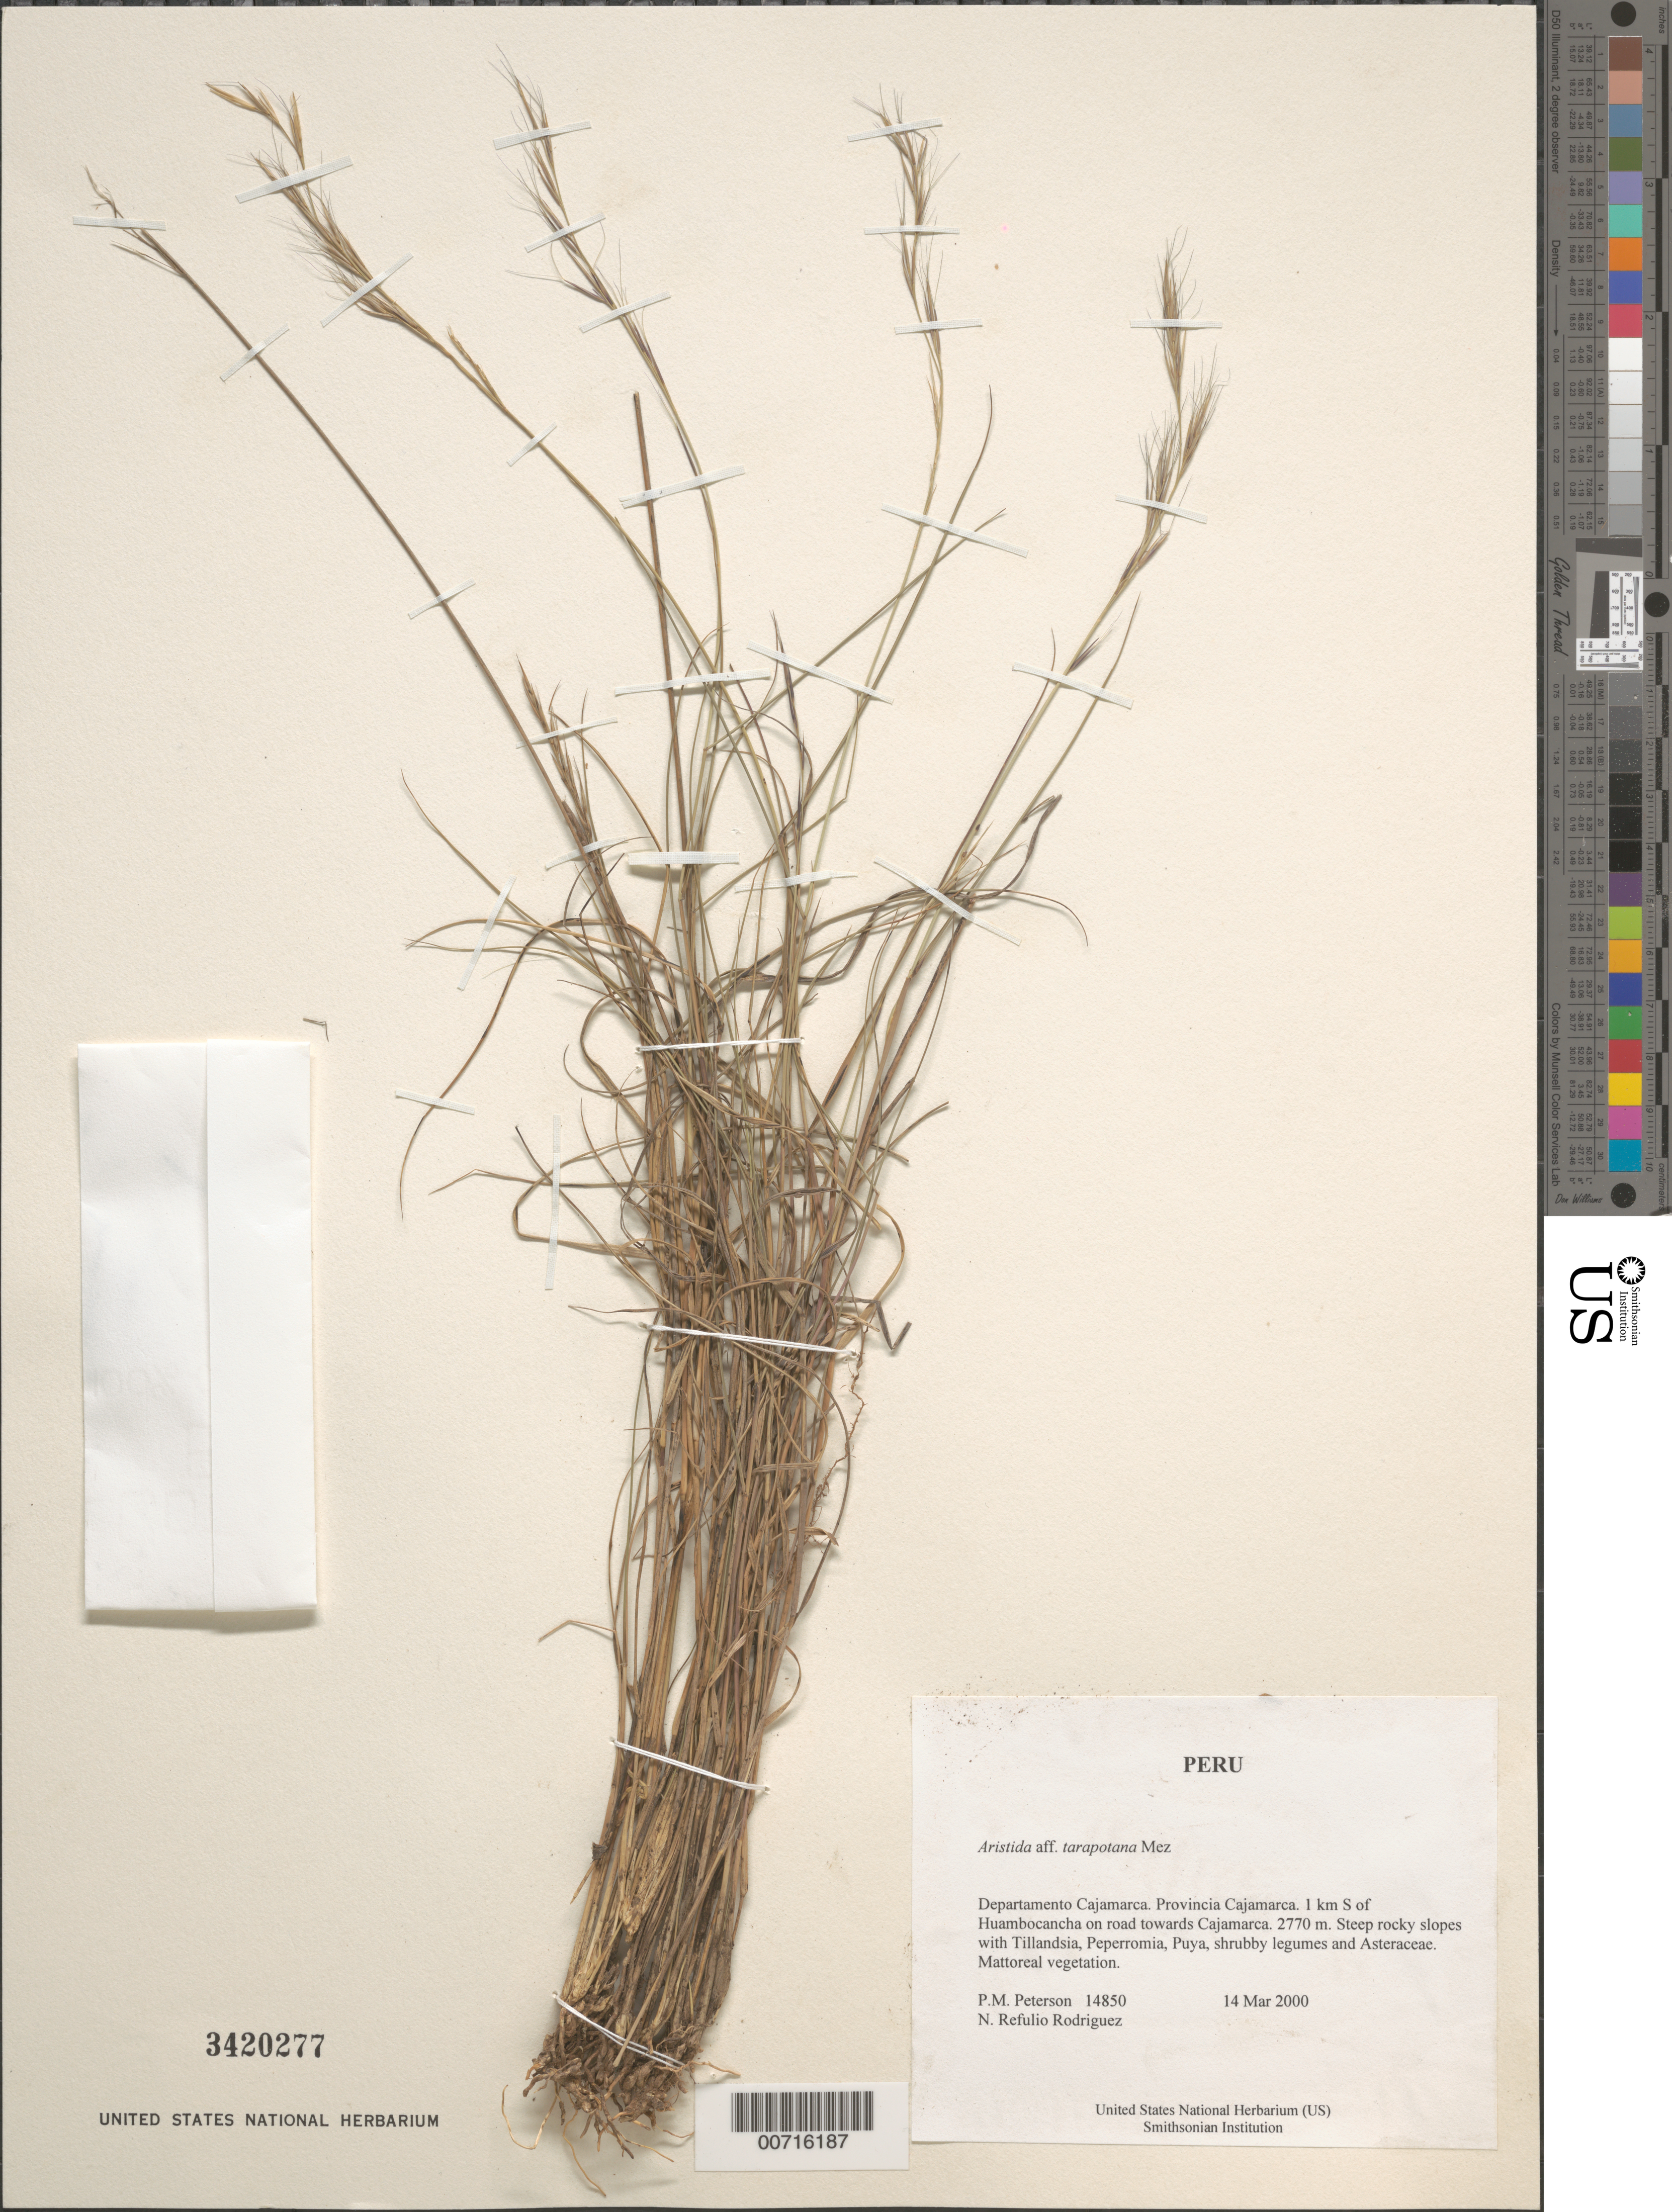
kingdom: Plantae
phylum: Tracheophyta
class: Liliopsida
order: Poales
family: Poaceae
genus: Aristida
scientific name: Aristida tarapotana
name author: Mez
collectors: P. M. Peterson & N. Refulio-Rodríguez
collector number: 14850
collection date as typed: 14 Mar 2000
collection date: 2000-03-14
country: Peru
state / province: Cajamarca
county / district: Cajamarca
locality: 1 km S of Huambocancha on road towards Cajamarca.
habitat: Steep rocky slopes with Tillandsia, Peperromia, Puya, shruby legumes and Asteraceae. Mattoreal vegetation.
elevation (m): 2770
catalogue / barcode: US 3420277